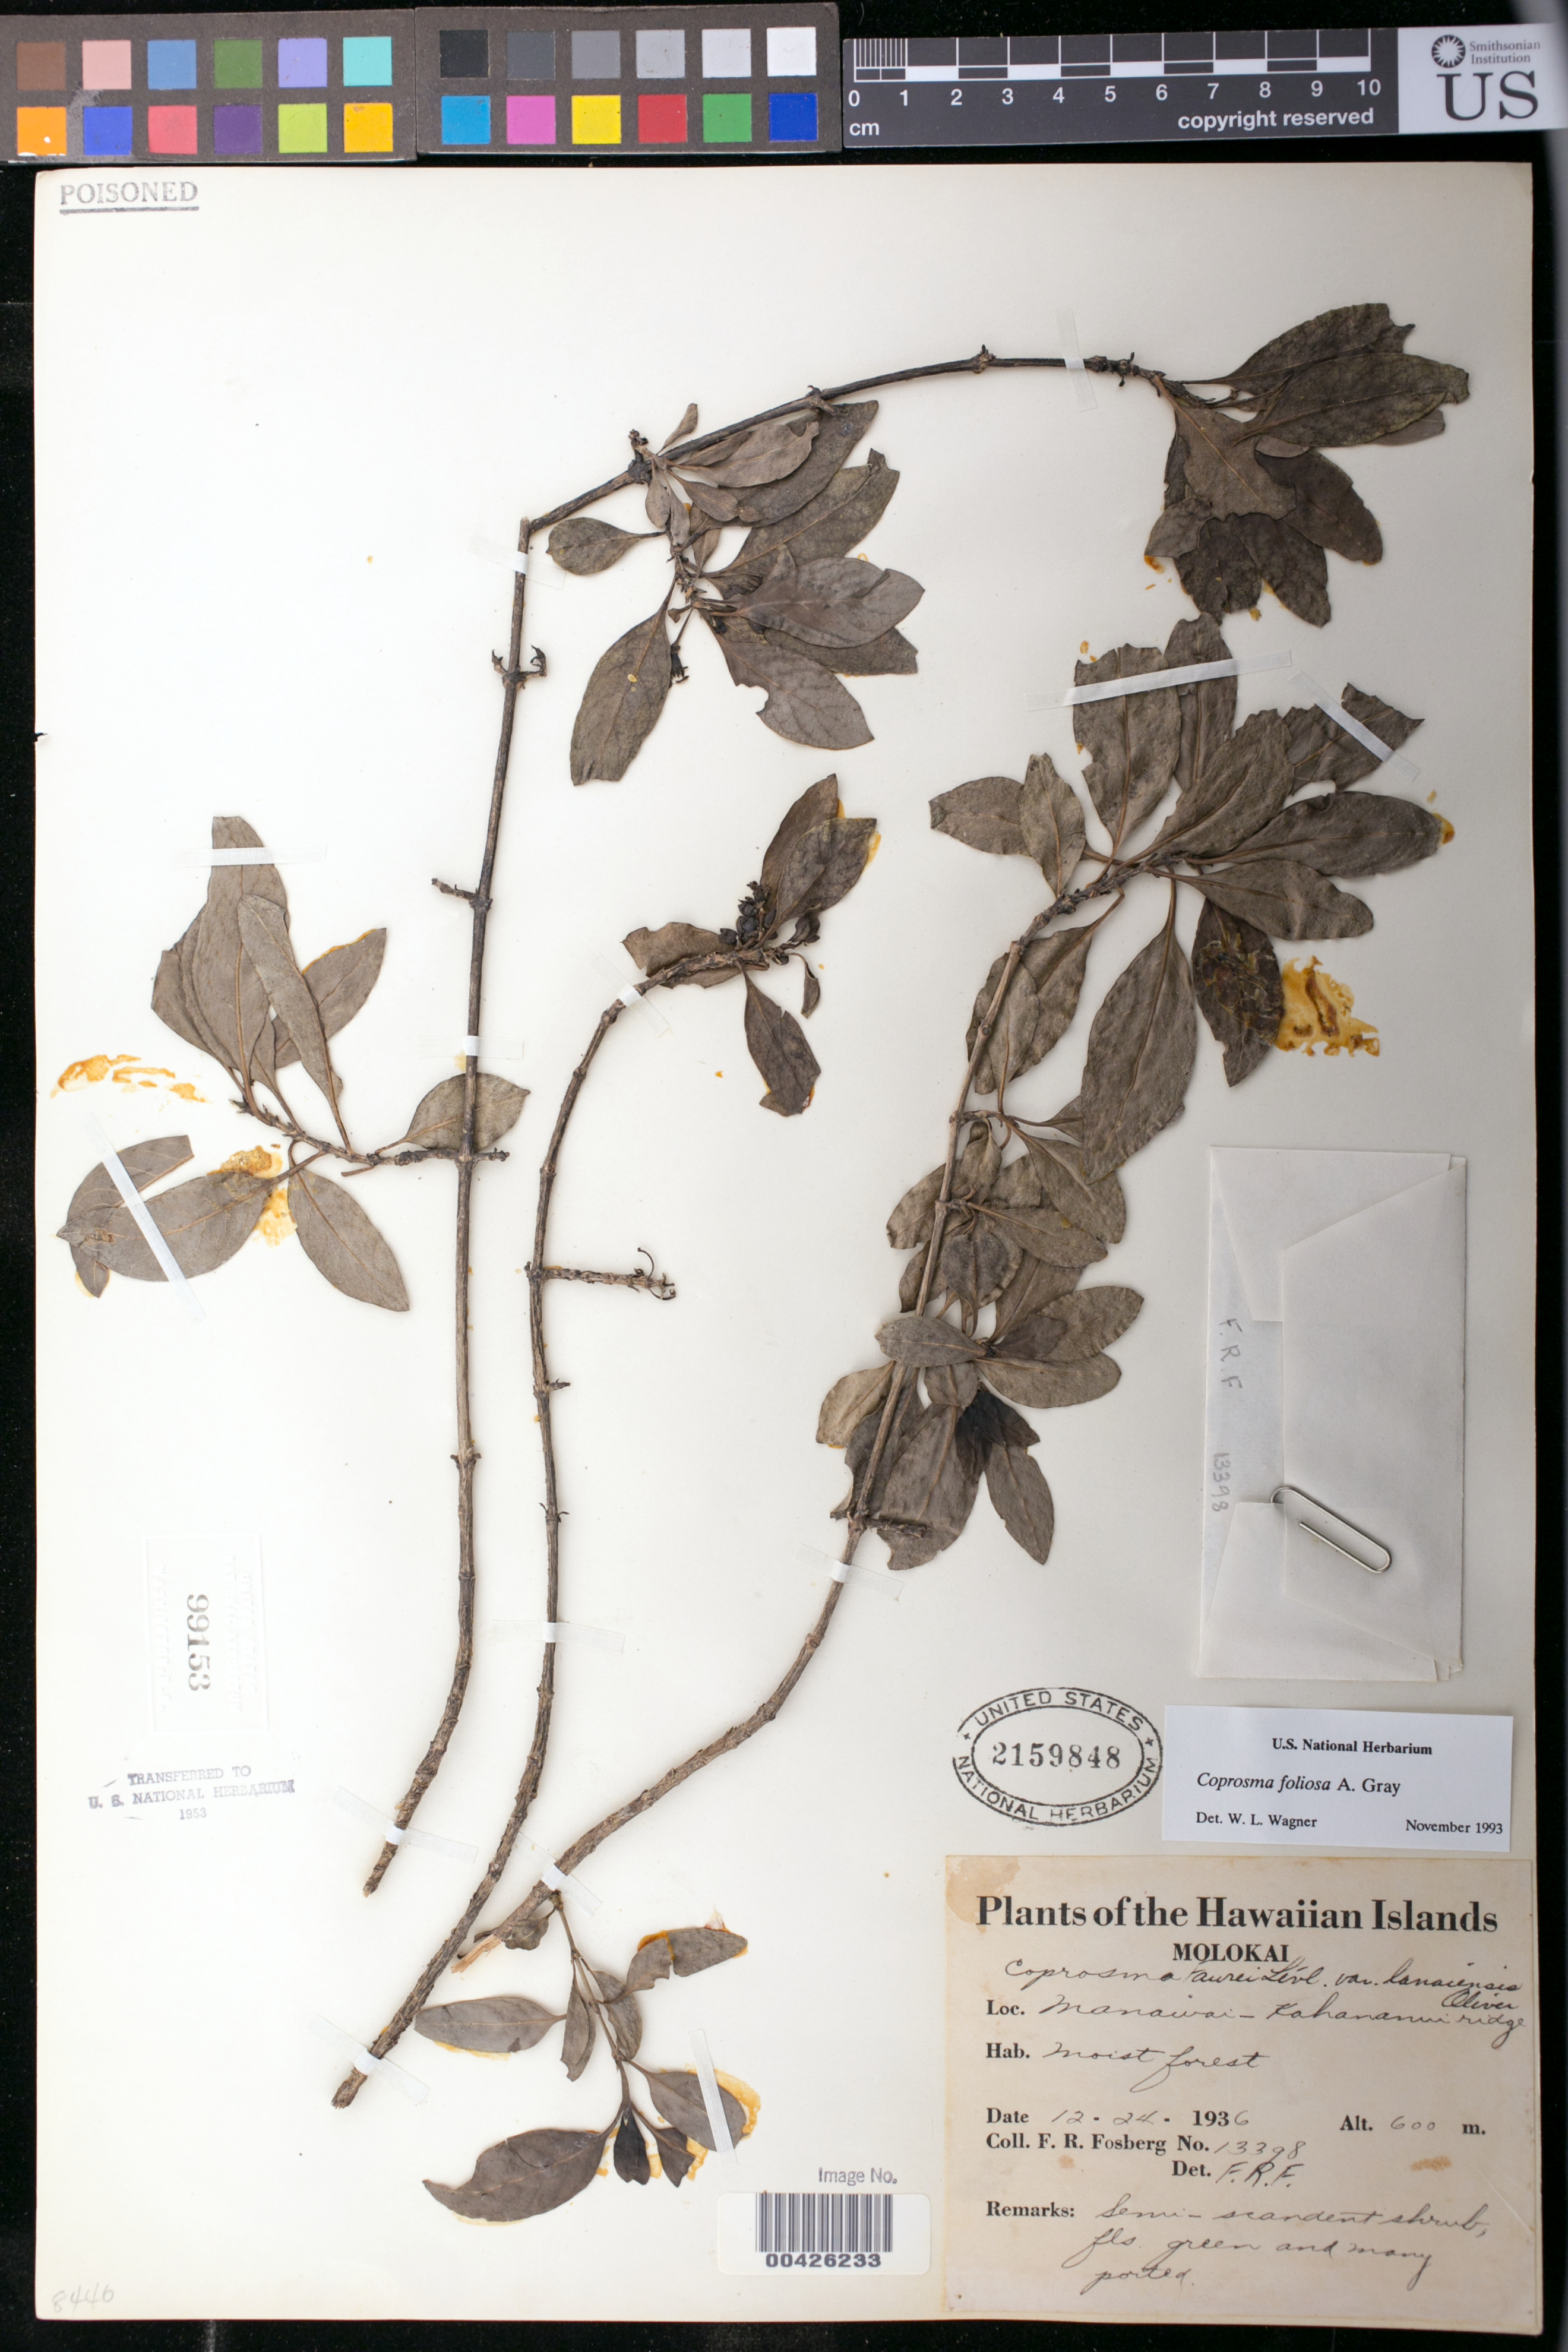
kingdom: Plantae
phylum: Tracheophyta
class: Magnoliopsida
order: Gentianales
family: Rubiaceae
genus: Coprosma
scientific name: Coprosma foliosa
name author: A. Gray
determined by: Wagner, W. L., (BOT), Smithsonian Institution - National Museum of Natural History (UNITED STATES)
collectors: F. R. Fosberg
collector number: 13398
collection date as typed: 24 Dec 1936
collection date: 1936-12-24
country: United States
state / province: Hawaii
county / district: Maui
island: Moloka'i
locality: Manawai - Kahananui ridge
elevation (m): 600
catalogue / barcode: US 2159848